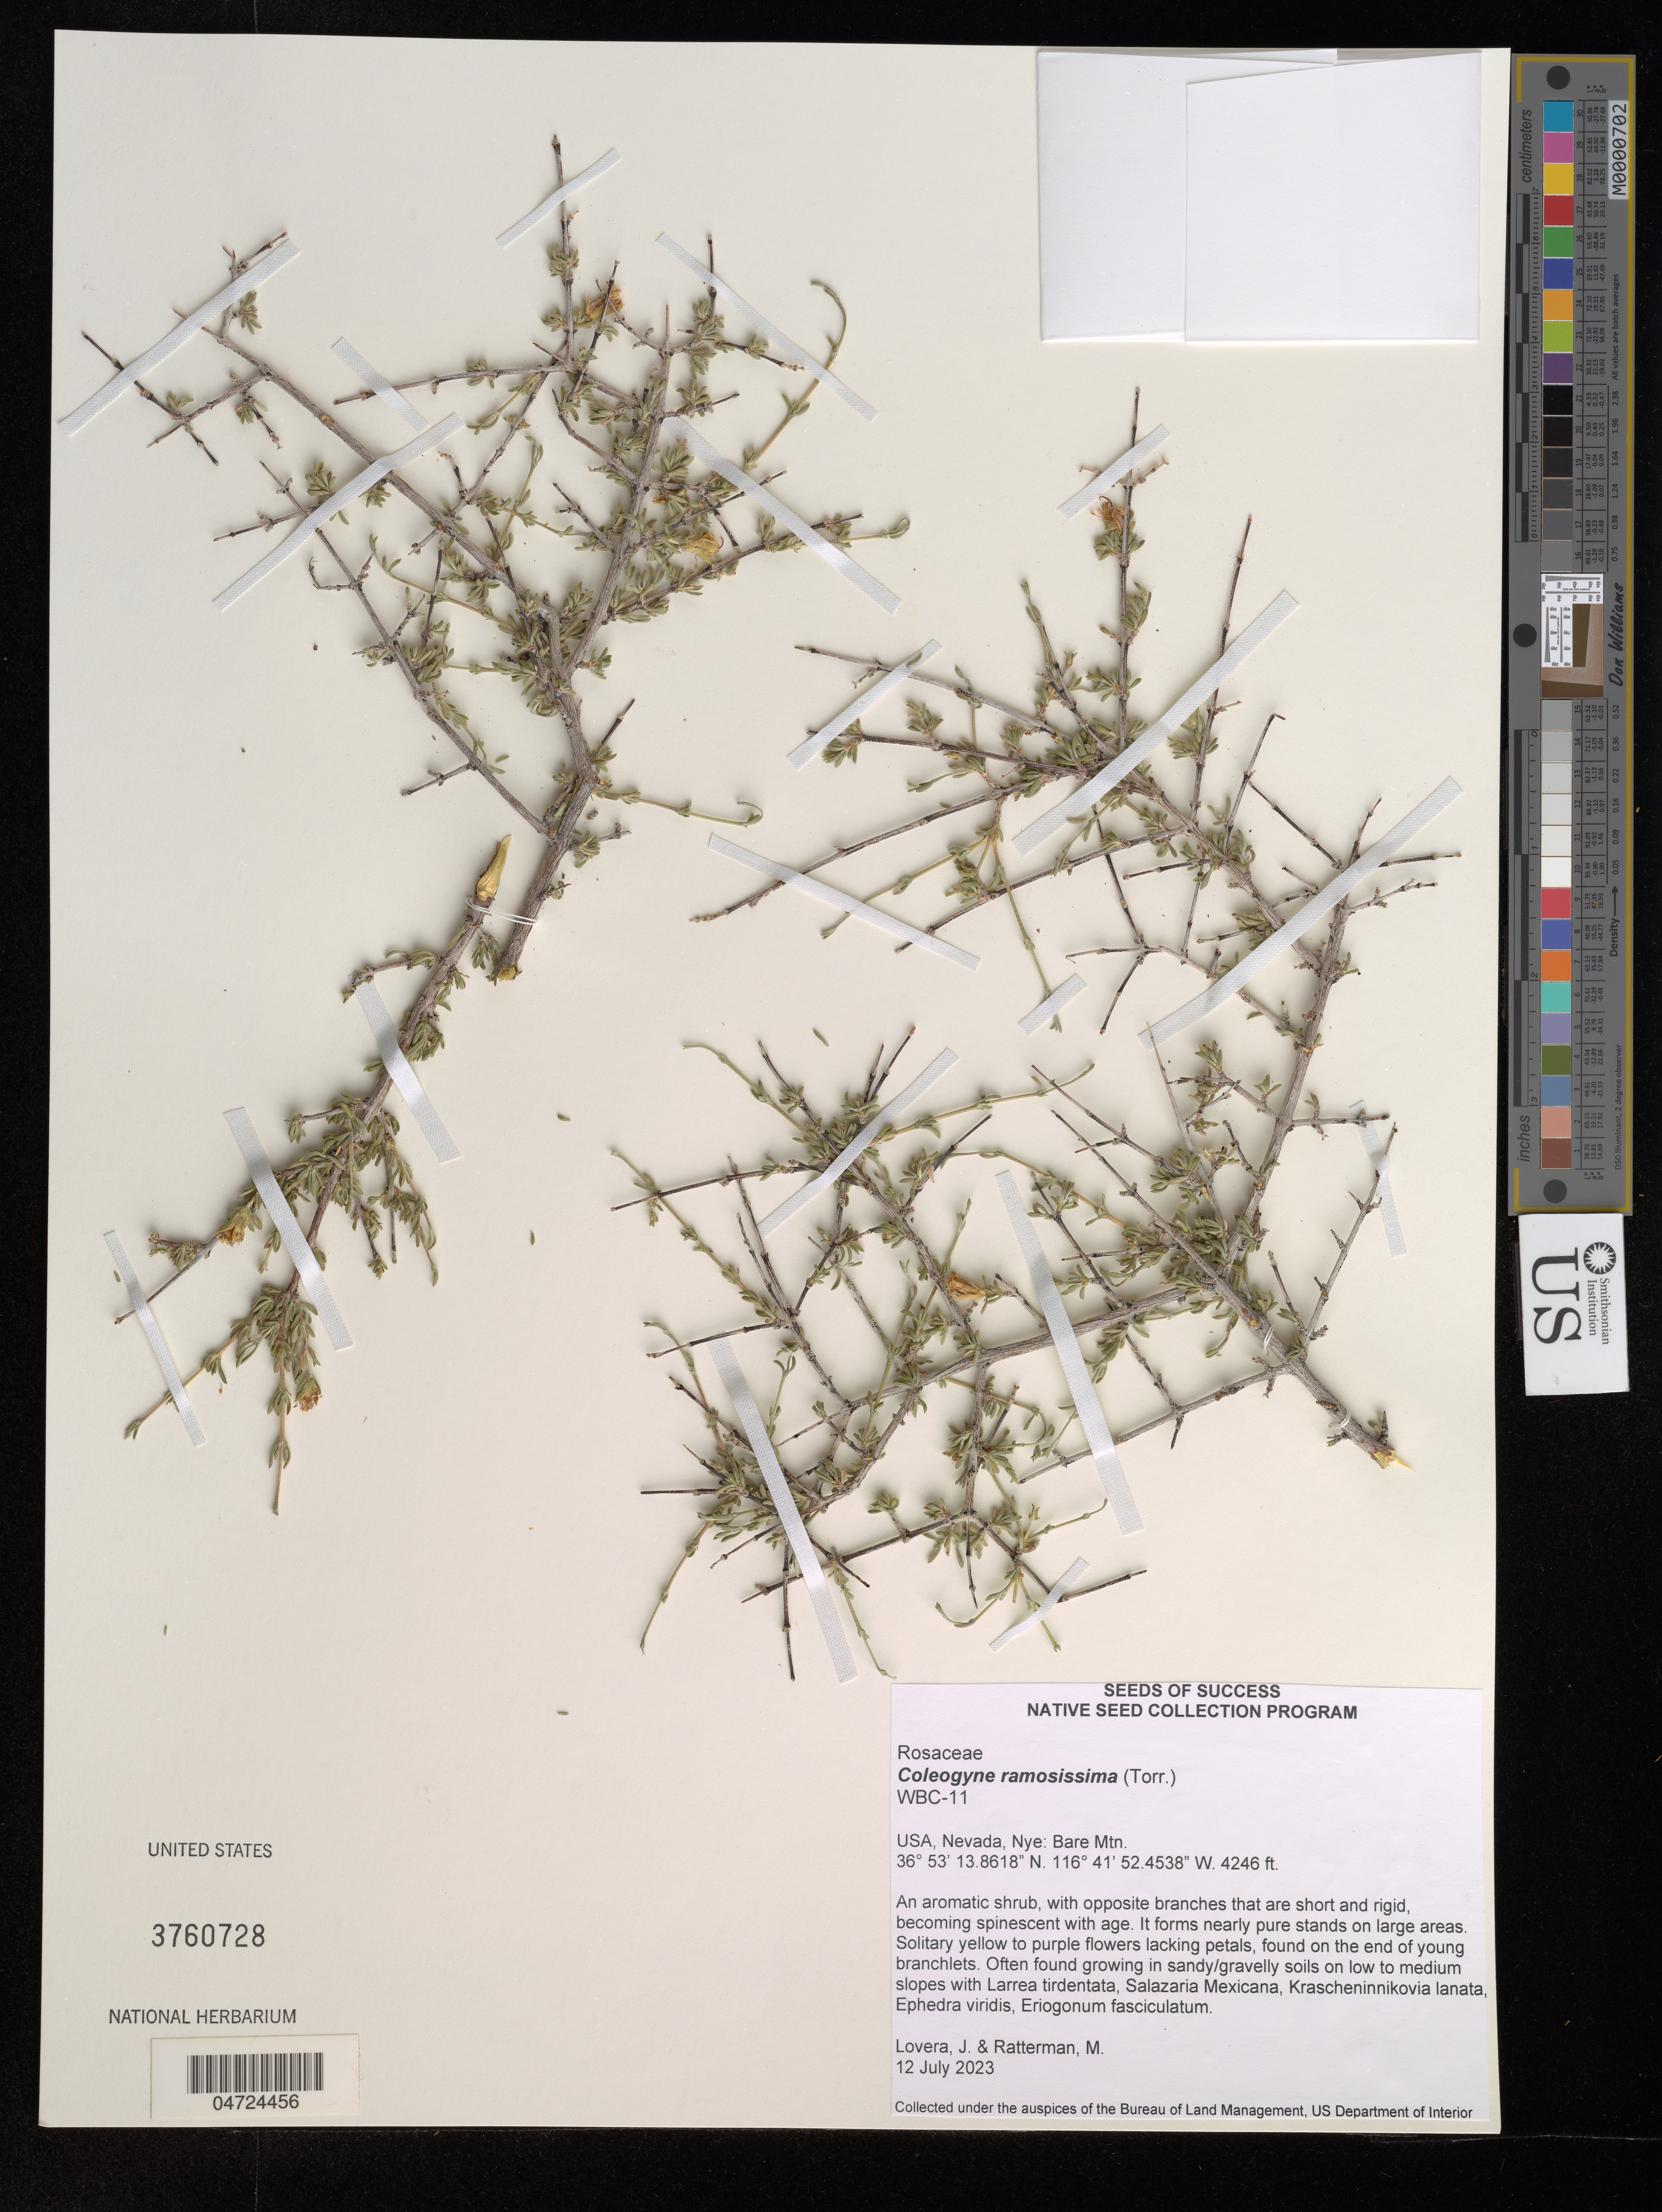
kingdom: Plantae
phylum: Tracheophyta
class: Magnoliopsida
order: Rosales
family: Rosaceae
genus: Coleogyne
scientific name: Coleogyne ramosissima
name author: Torr.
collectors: J. Lovera & M. Ratterman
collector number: WBC-11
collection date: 2023-07-12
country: United States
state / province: Nevada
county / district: Nye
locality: Nye: Bare Mtn.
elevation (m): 1294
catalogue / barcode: US 3760728